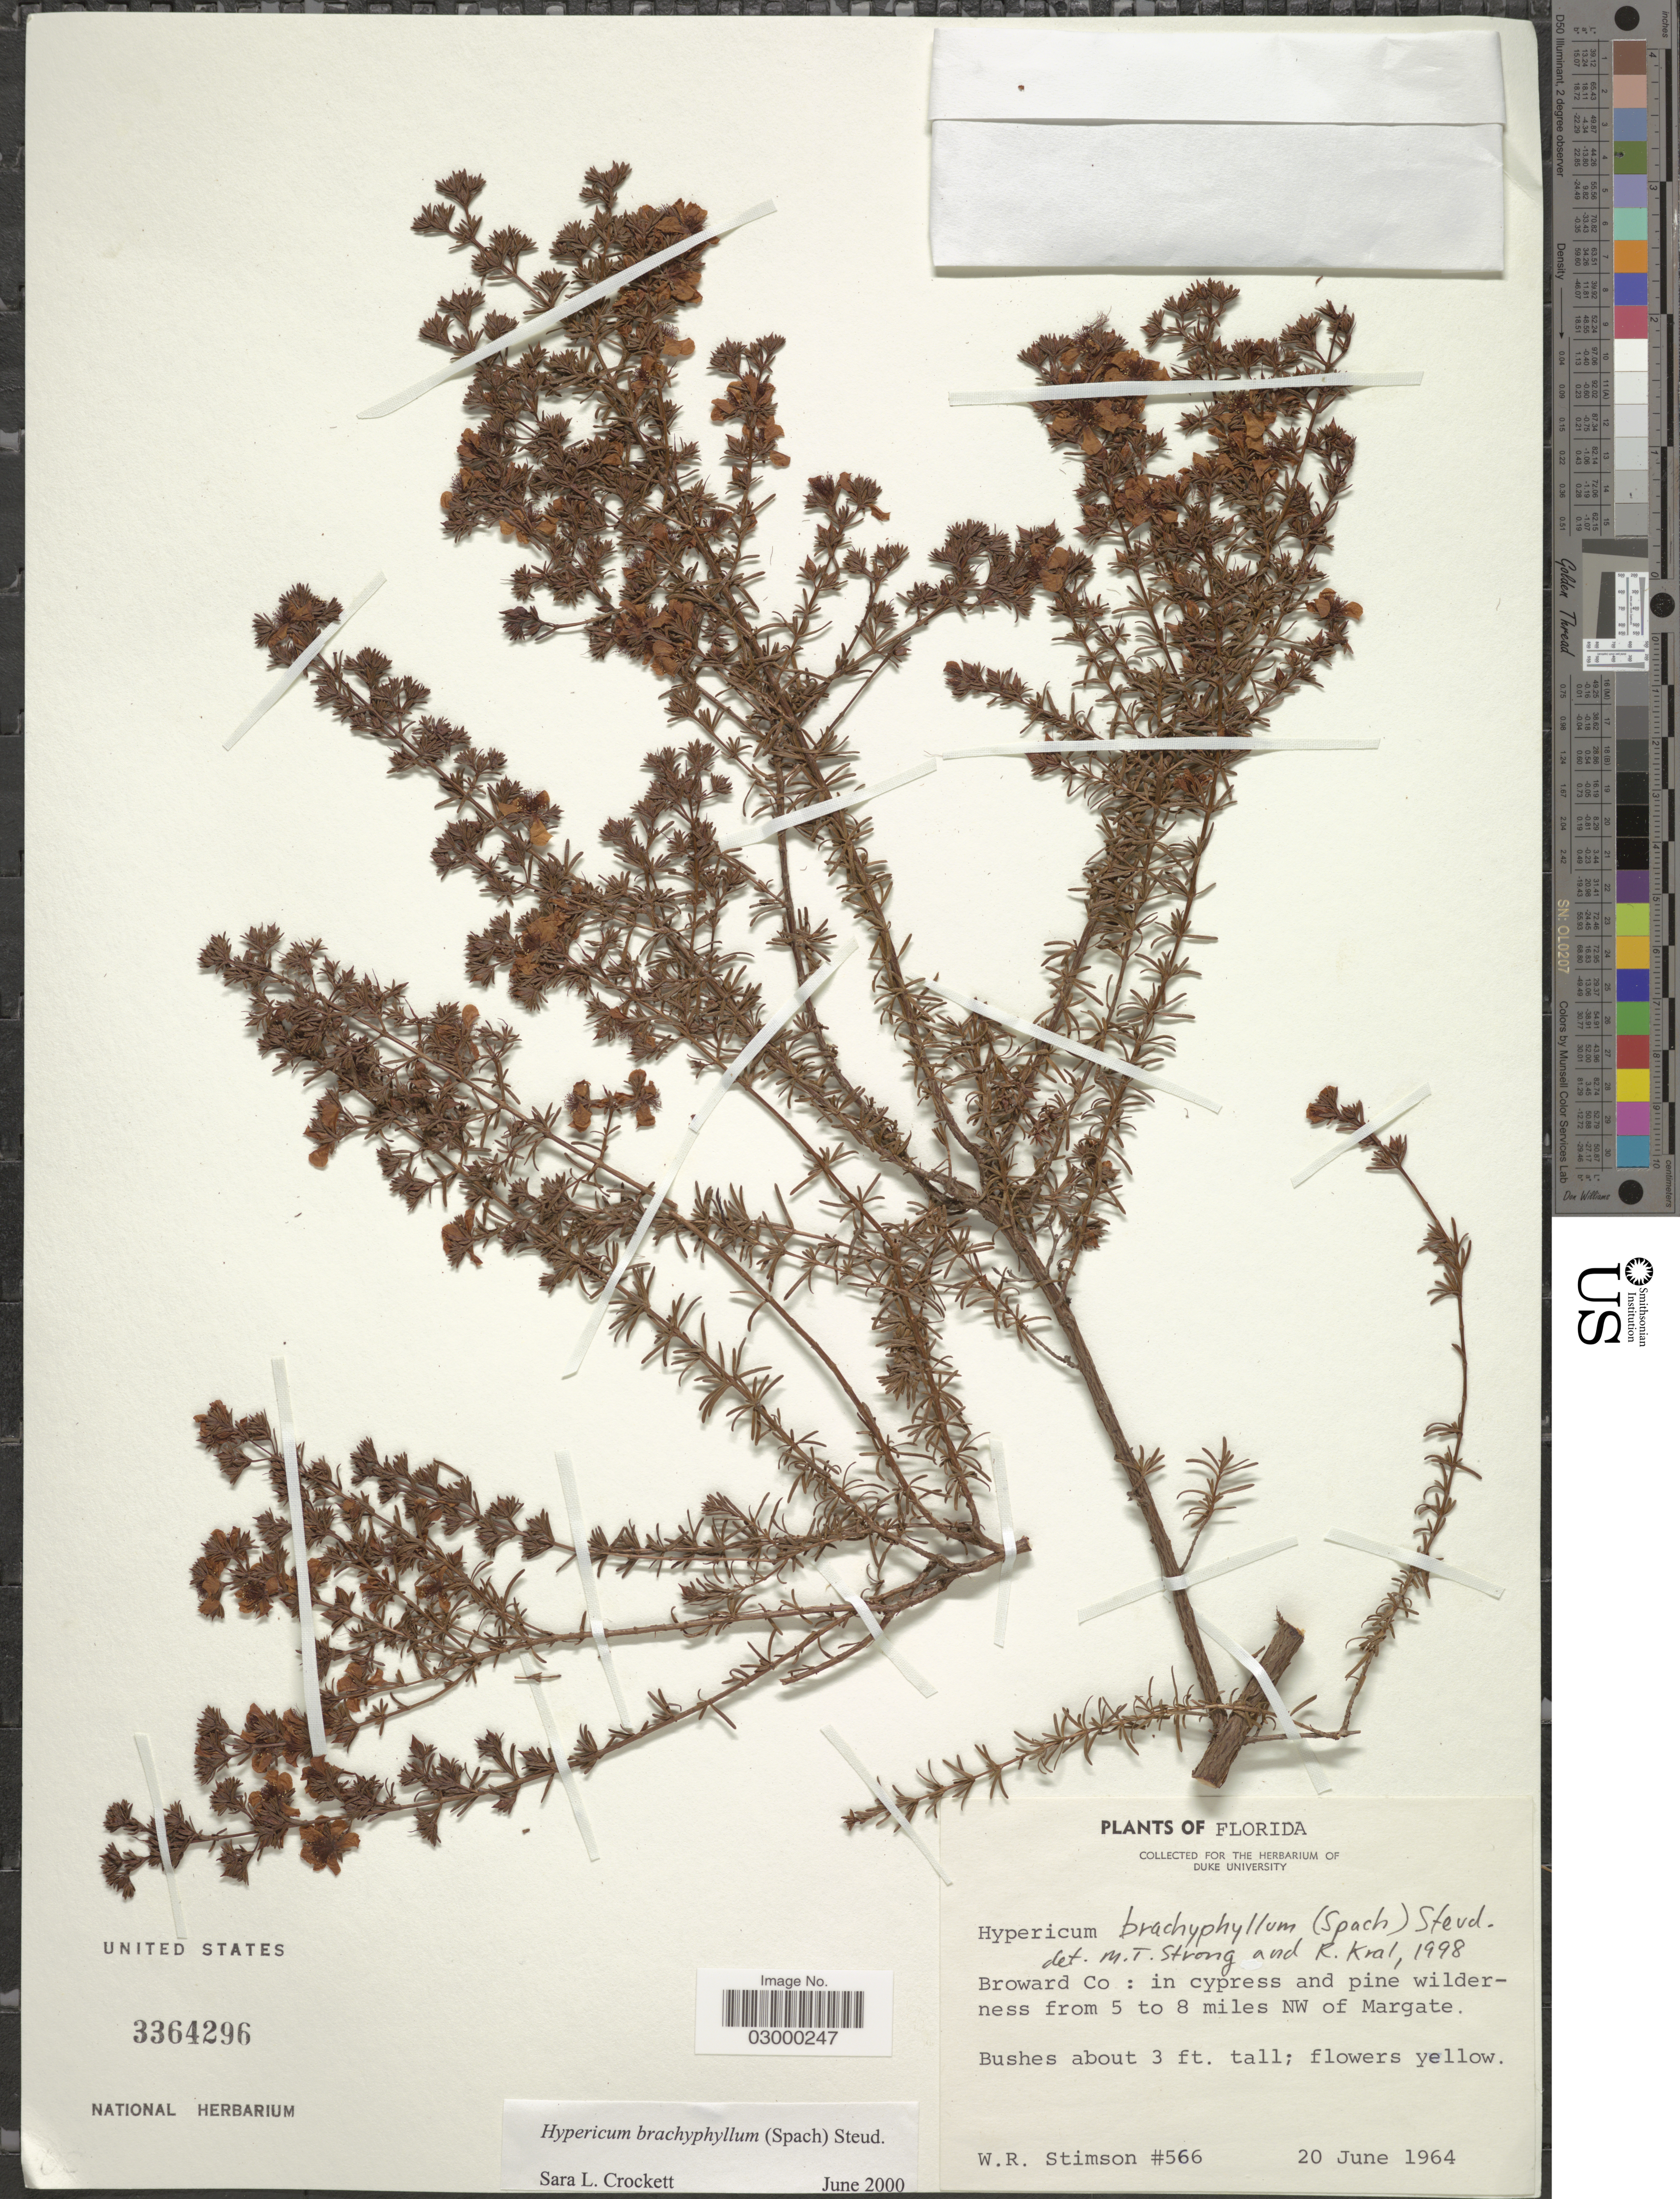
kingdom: Plantae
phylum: Tracheophyta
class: Magnoliopsida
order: Malpighiales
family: Hypericaceae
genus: Hypericum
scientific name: Hypericum brachyphyllum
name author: (Spach) Steud.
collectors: W. R. Stimson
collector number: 566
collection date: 1964-06-20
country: United States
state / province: Florida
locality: Broward Co: in cypress and pine wilderness from 5 to 8 miles NW of Margate.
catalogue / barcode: US 3364296